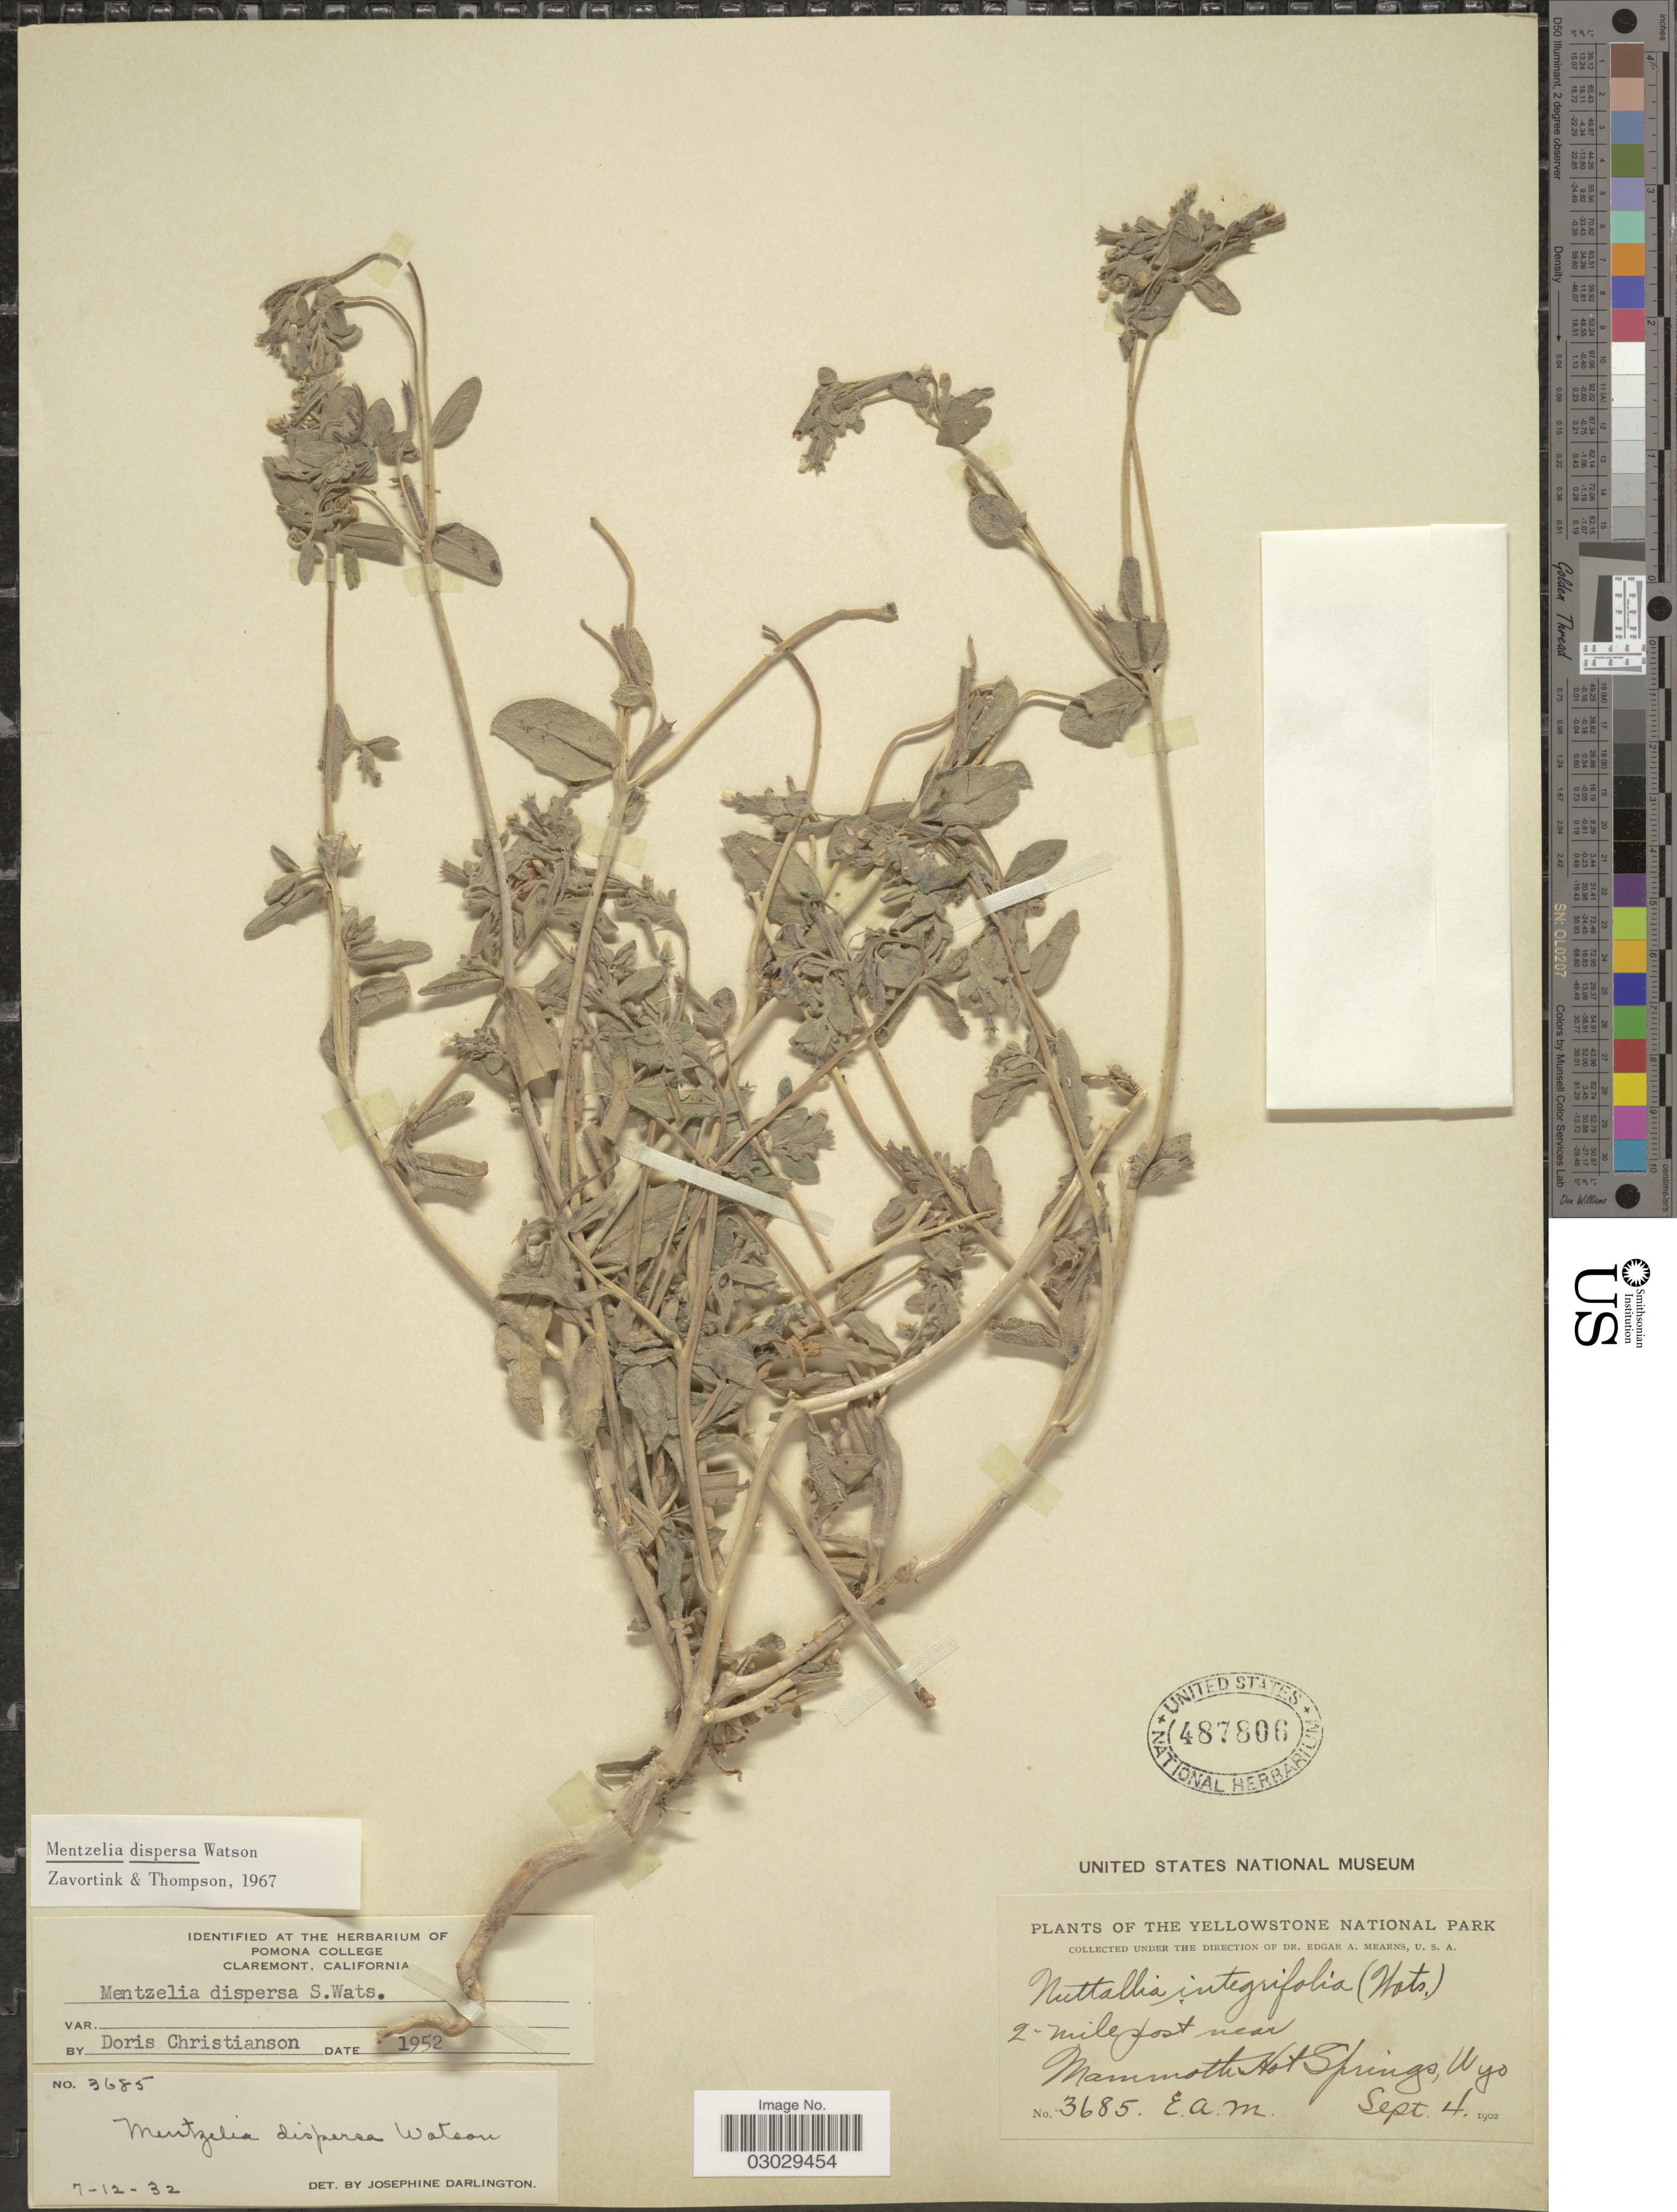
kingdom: Plantae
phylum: Tracheophyta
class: Magnoliopsida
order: Cornales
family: Loasaceae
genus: Mentzelia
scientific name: Mentzelia dispersa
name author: S. Watson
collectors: E. A. Mearns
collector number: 3685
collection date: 1902-09-04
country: United States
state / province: Wyoming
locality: The Yellowstone National Park. 2-mile post near Mammoth Hot Springs.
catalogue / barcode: US 487806